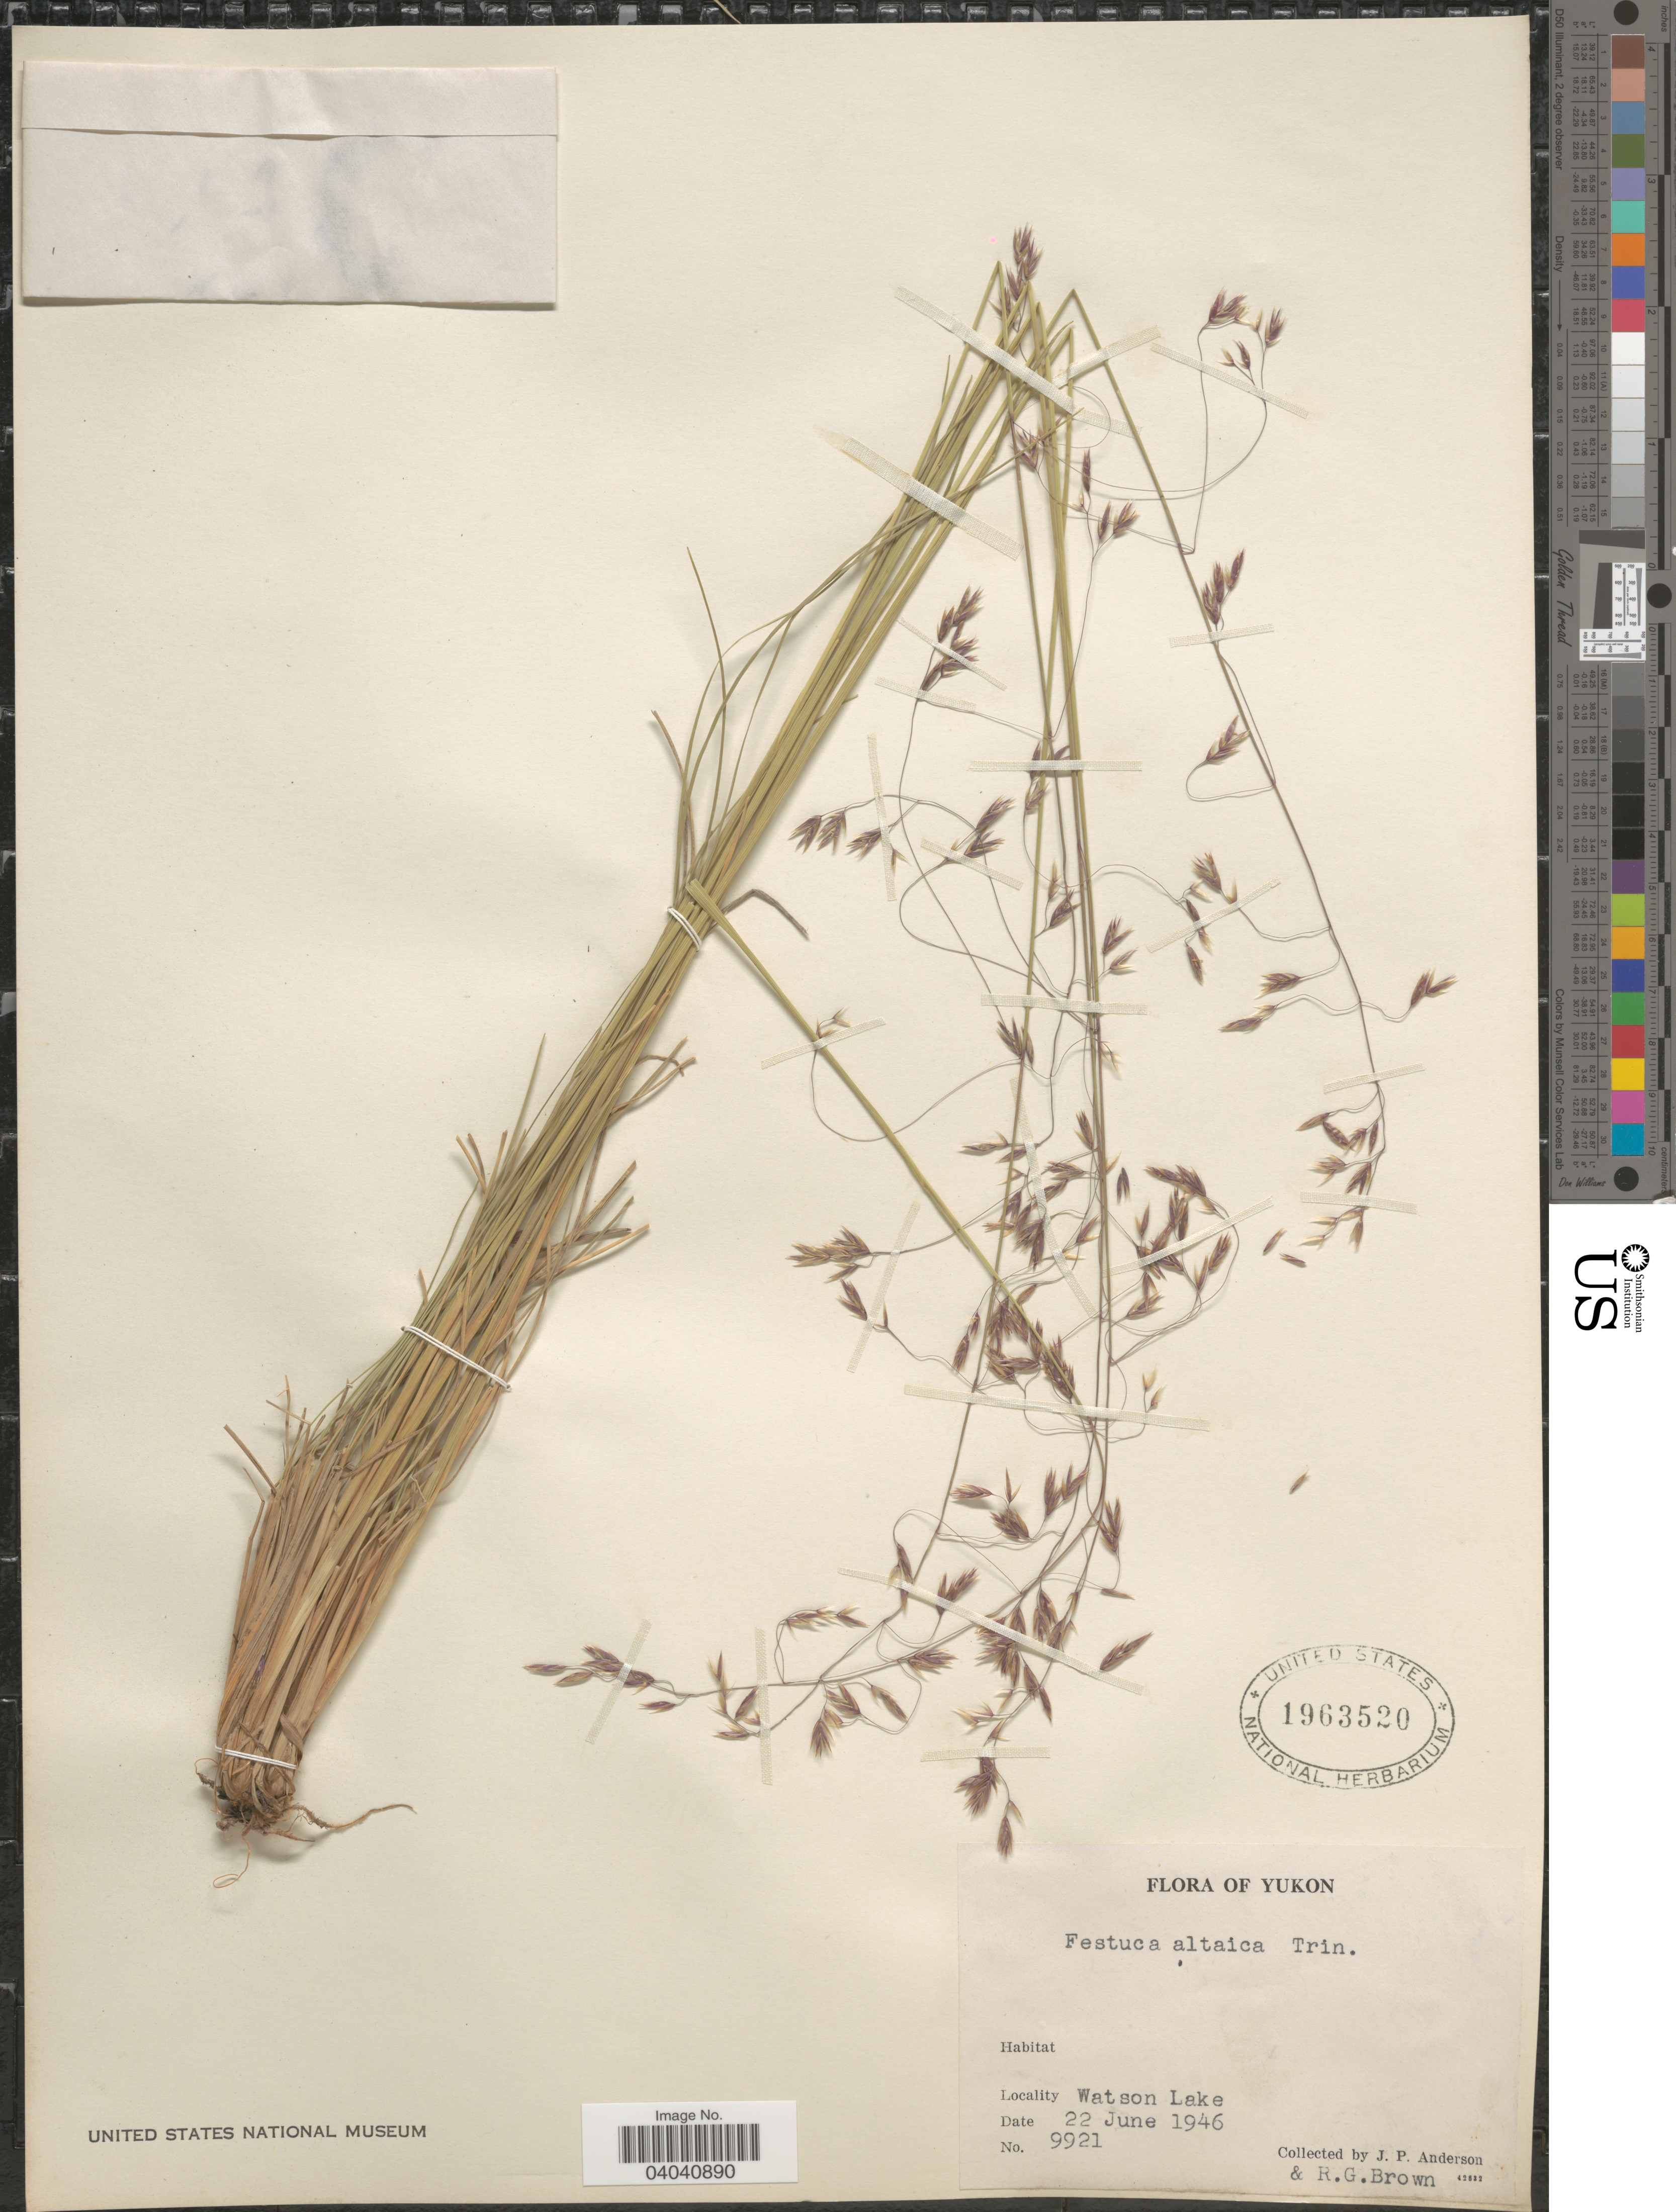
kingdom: Plantae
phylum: Tracheophyta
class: Liliopsida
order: Poales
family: Poaceae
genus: Festuca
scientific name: Festuca altaica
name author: Trin.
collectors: J. P. Anderson & R. G. Brown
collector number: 9921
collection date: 1946-06-22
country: Canada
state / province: Yukon Territory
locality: Yukon. Watson Lake.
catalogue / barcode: US 1963520